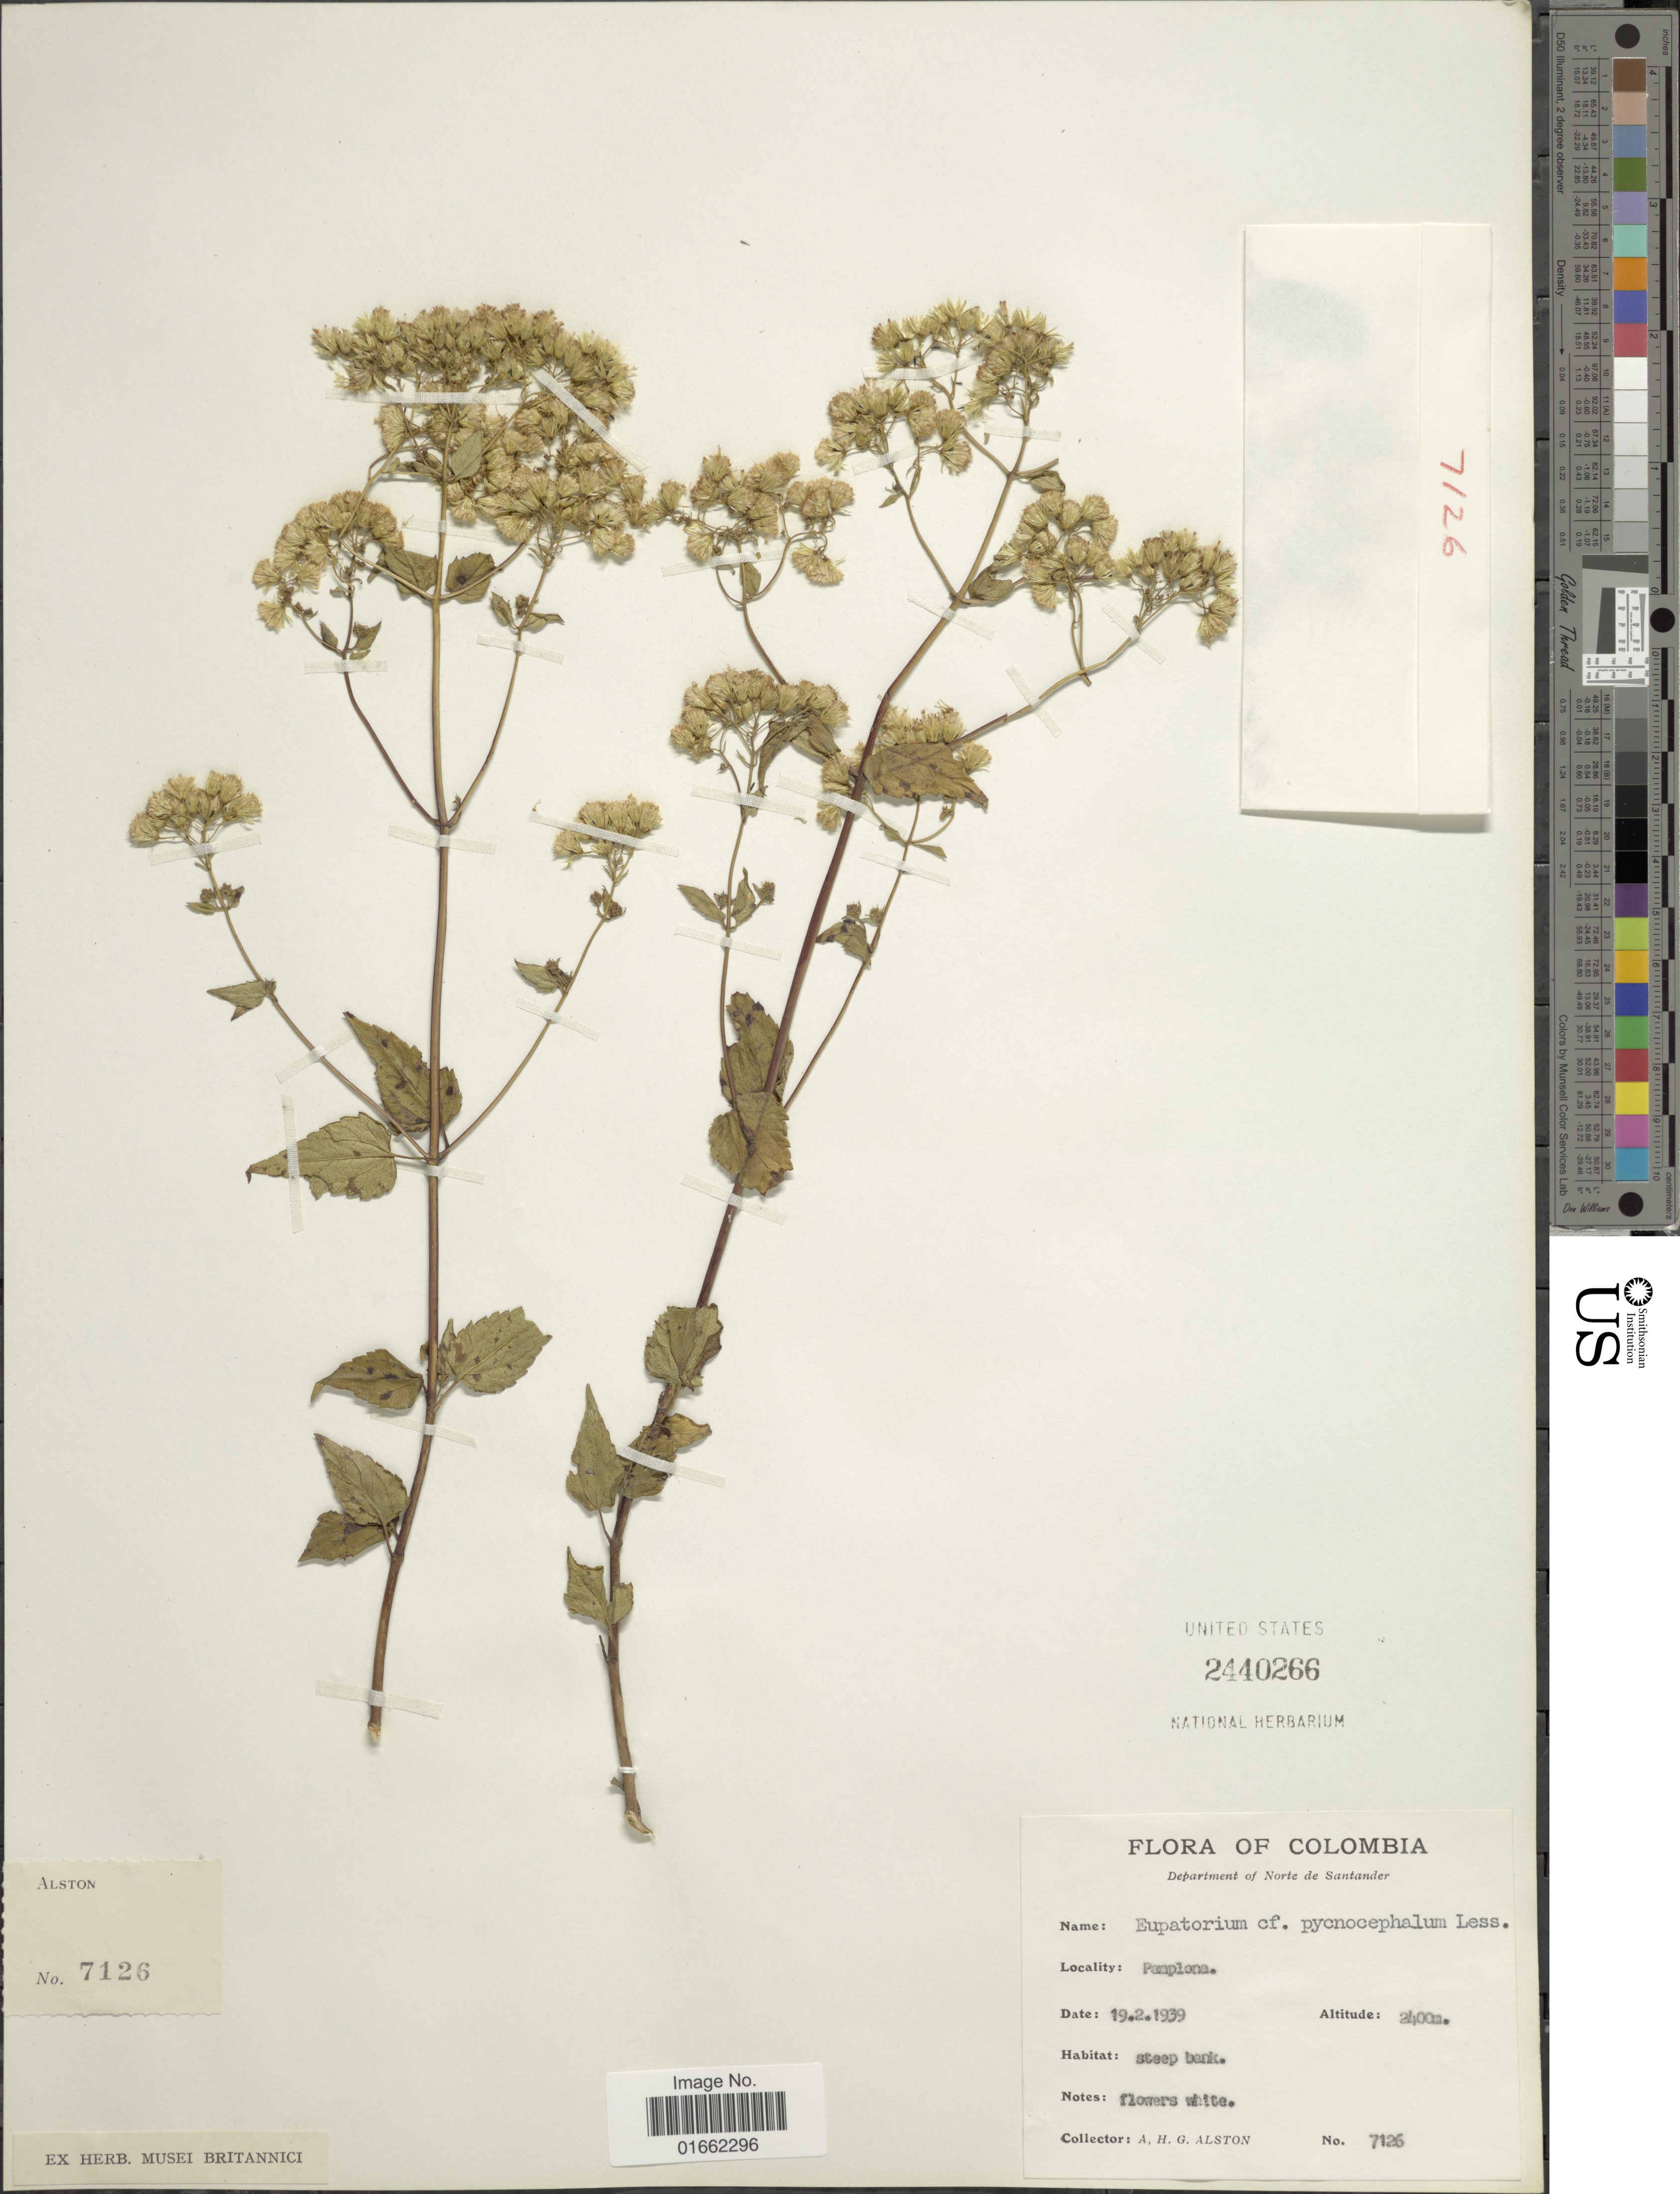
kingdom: Plantae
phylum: Tracheophyta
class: Magnoliopsida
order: Asterales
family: Asteraceae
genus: Fleischmannia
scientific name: Fleischmannia pratensis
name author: (Klatt) R.M. King & H. Rob.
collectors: A. H. Alston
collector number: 7126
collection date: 1939-02-19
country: Colombia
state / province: Norte de Santander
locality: Department of Norte de Santander. Pampplona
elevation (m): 2400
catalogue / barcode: US 2440266